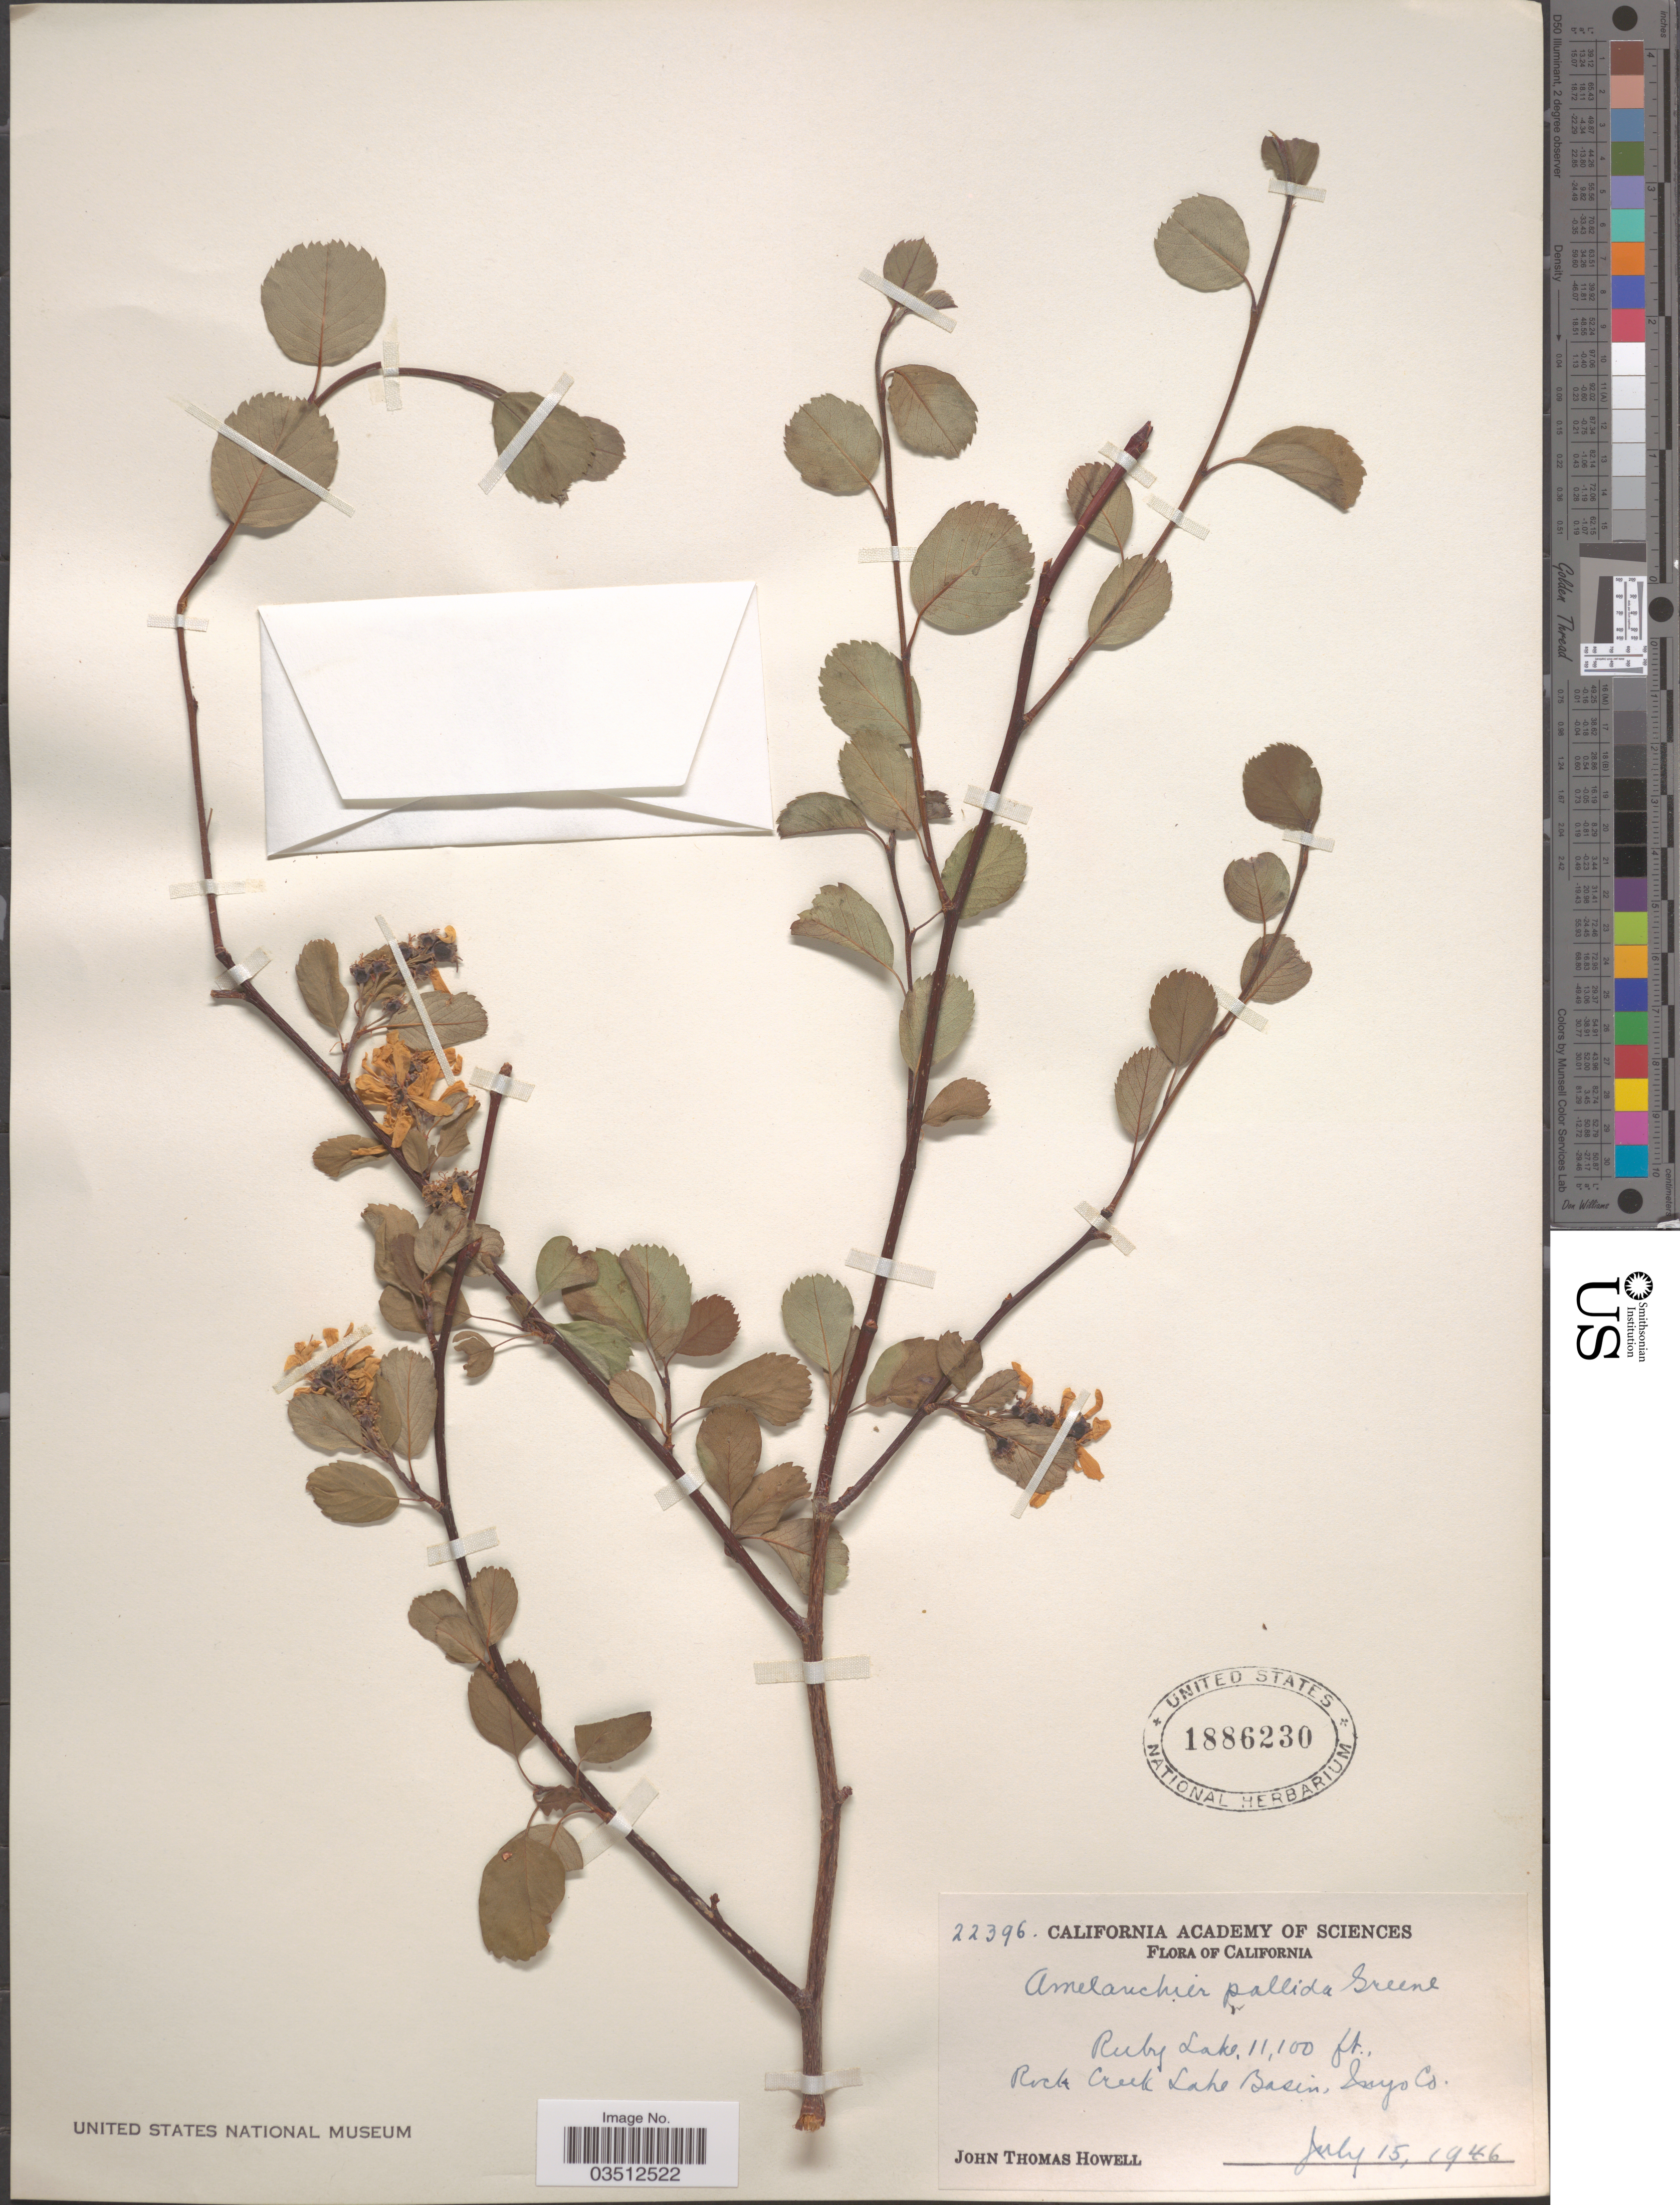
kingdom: Plantae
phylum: Tracheophyta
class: Magnoliopsida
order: Rosales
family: Rosaceae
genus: Amelanchier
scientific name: Amelanchier pallida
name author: Greene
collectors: J. T. Howell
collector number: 22396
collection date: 1946-07-15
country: United States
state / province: California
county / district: Inyo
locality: Ruby Lake. Rock Creek Lake Basin, Inyo Co.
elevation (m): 3383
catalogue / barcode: US 1886230